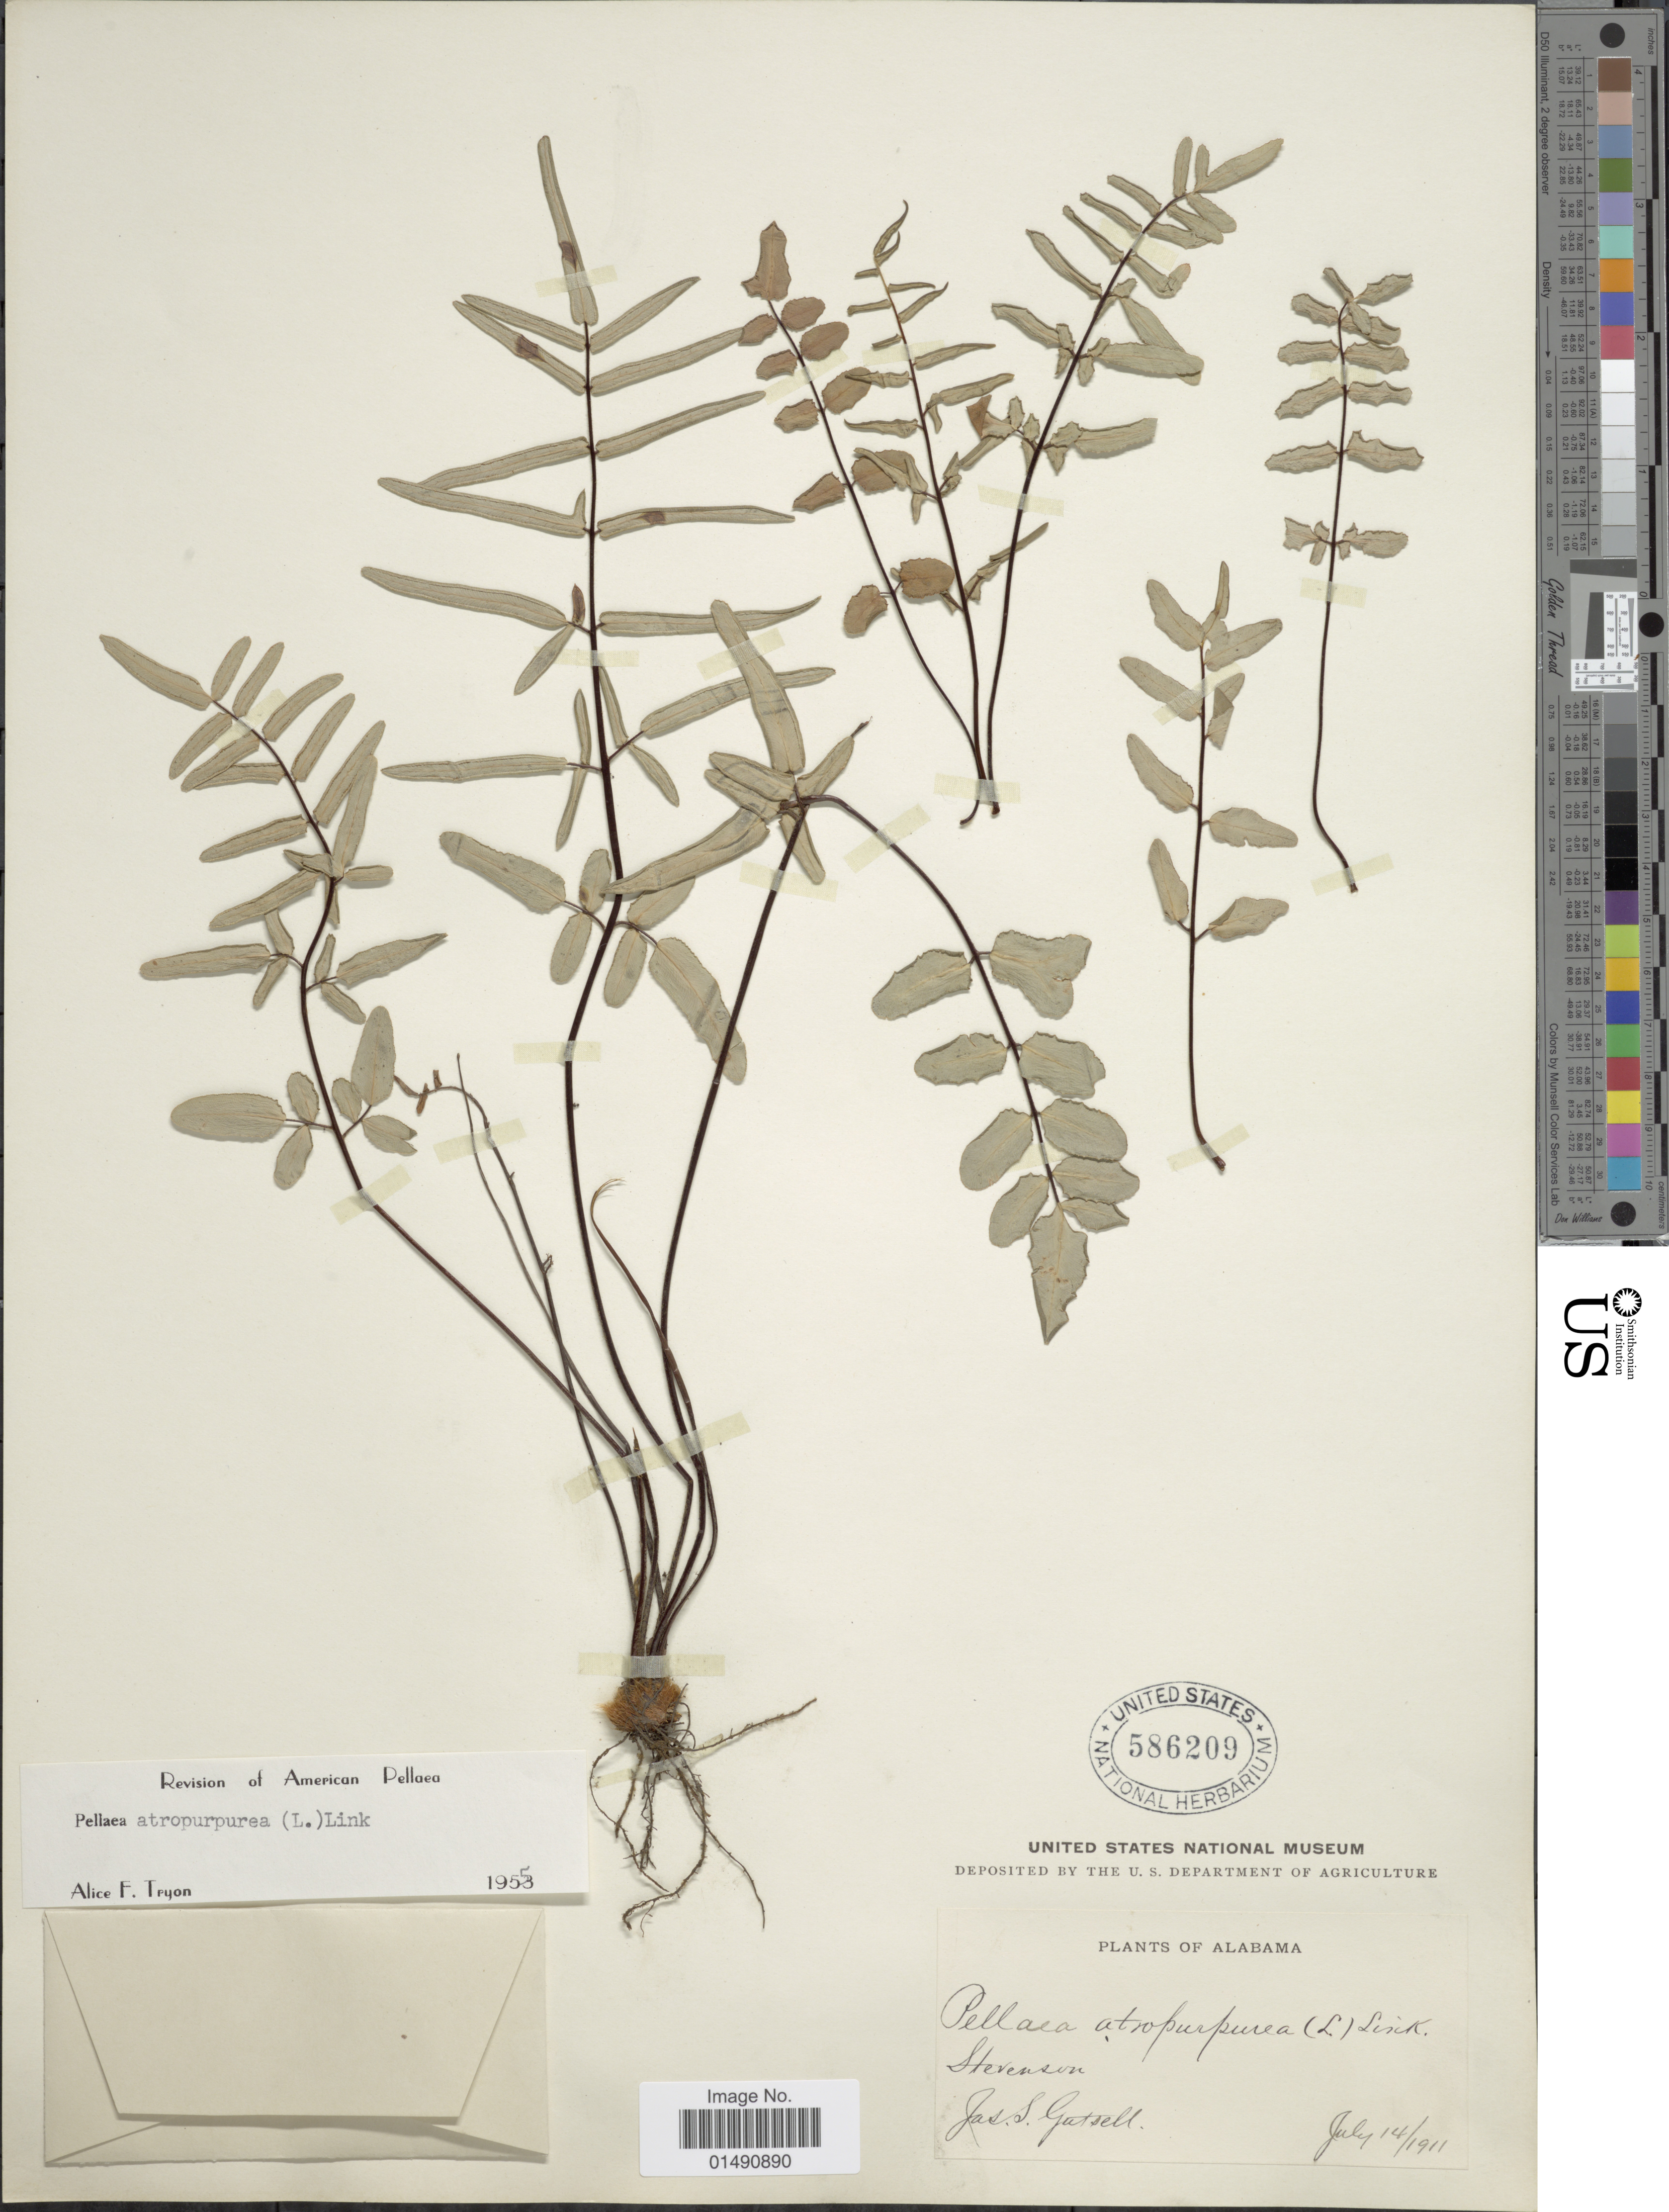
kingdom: Plantae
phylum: Tracheophyta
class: Polypodiopsida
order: Polypodiales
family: Pteridaceae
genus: Pellaea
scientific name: Pellaea atropurpurea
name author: (L.) Link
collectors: J. Gutsell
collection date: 1911-07-14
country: United States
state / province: Alabama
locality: Stevenson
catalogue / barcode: US 586209